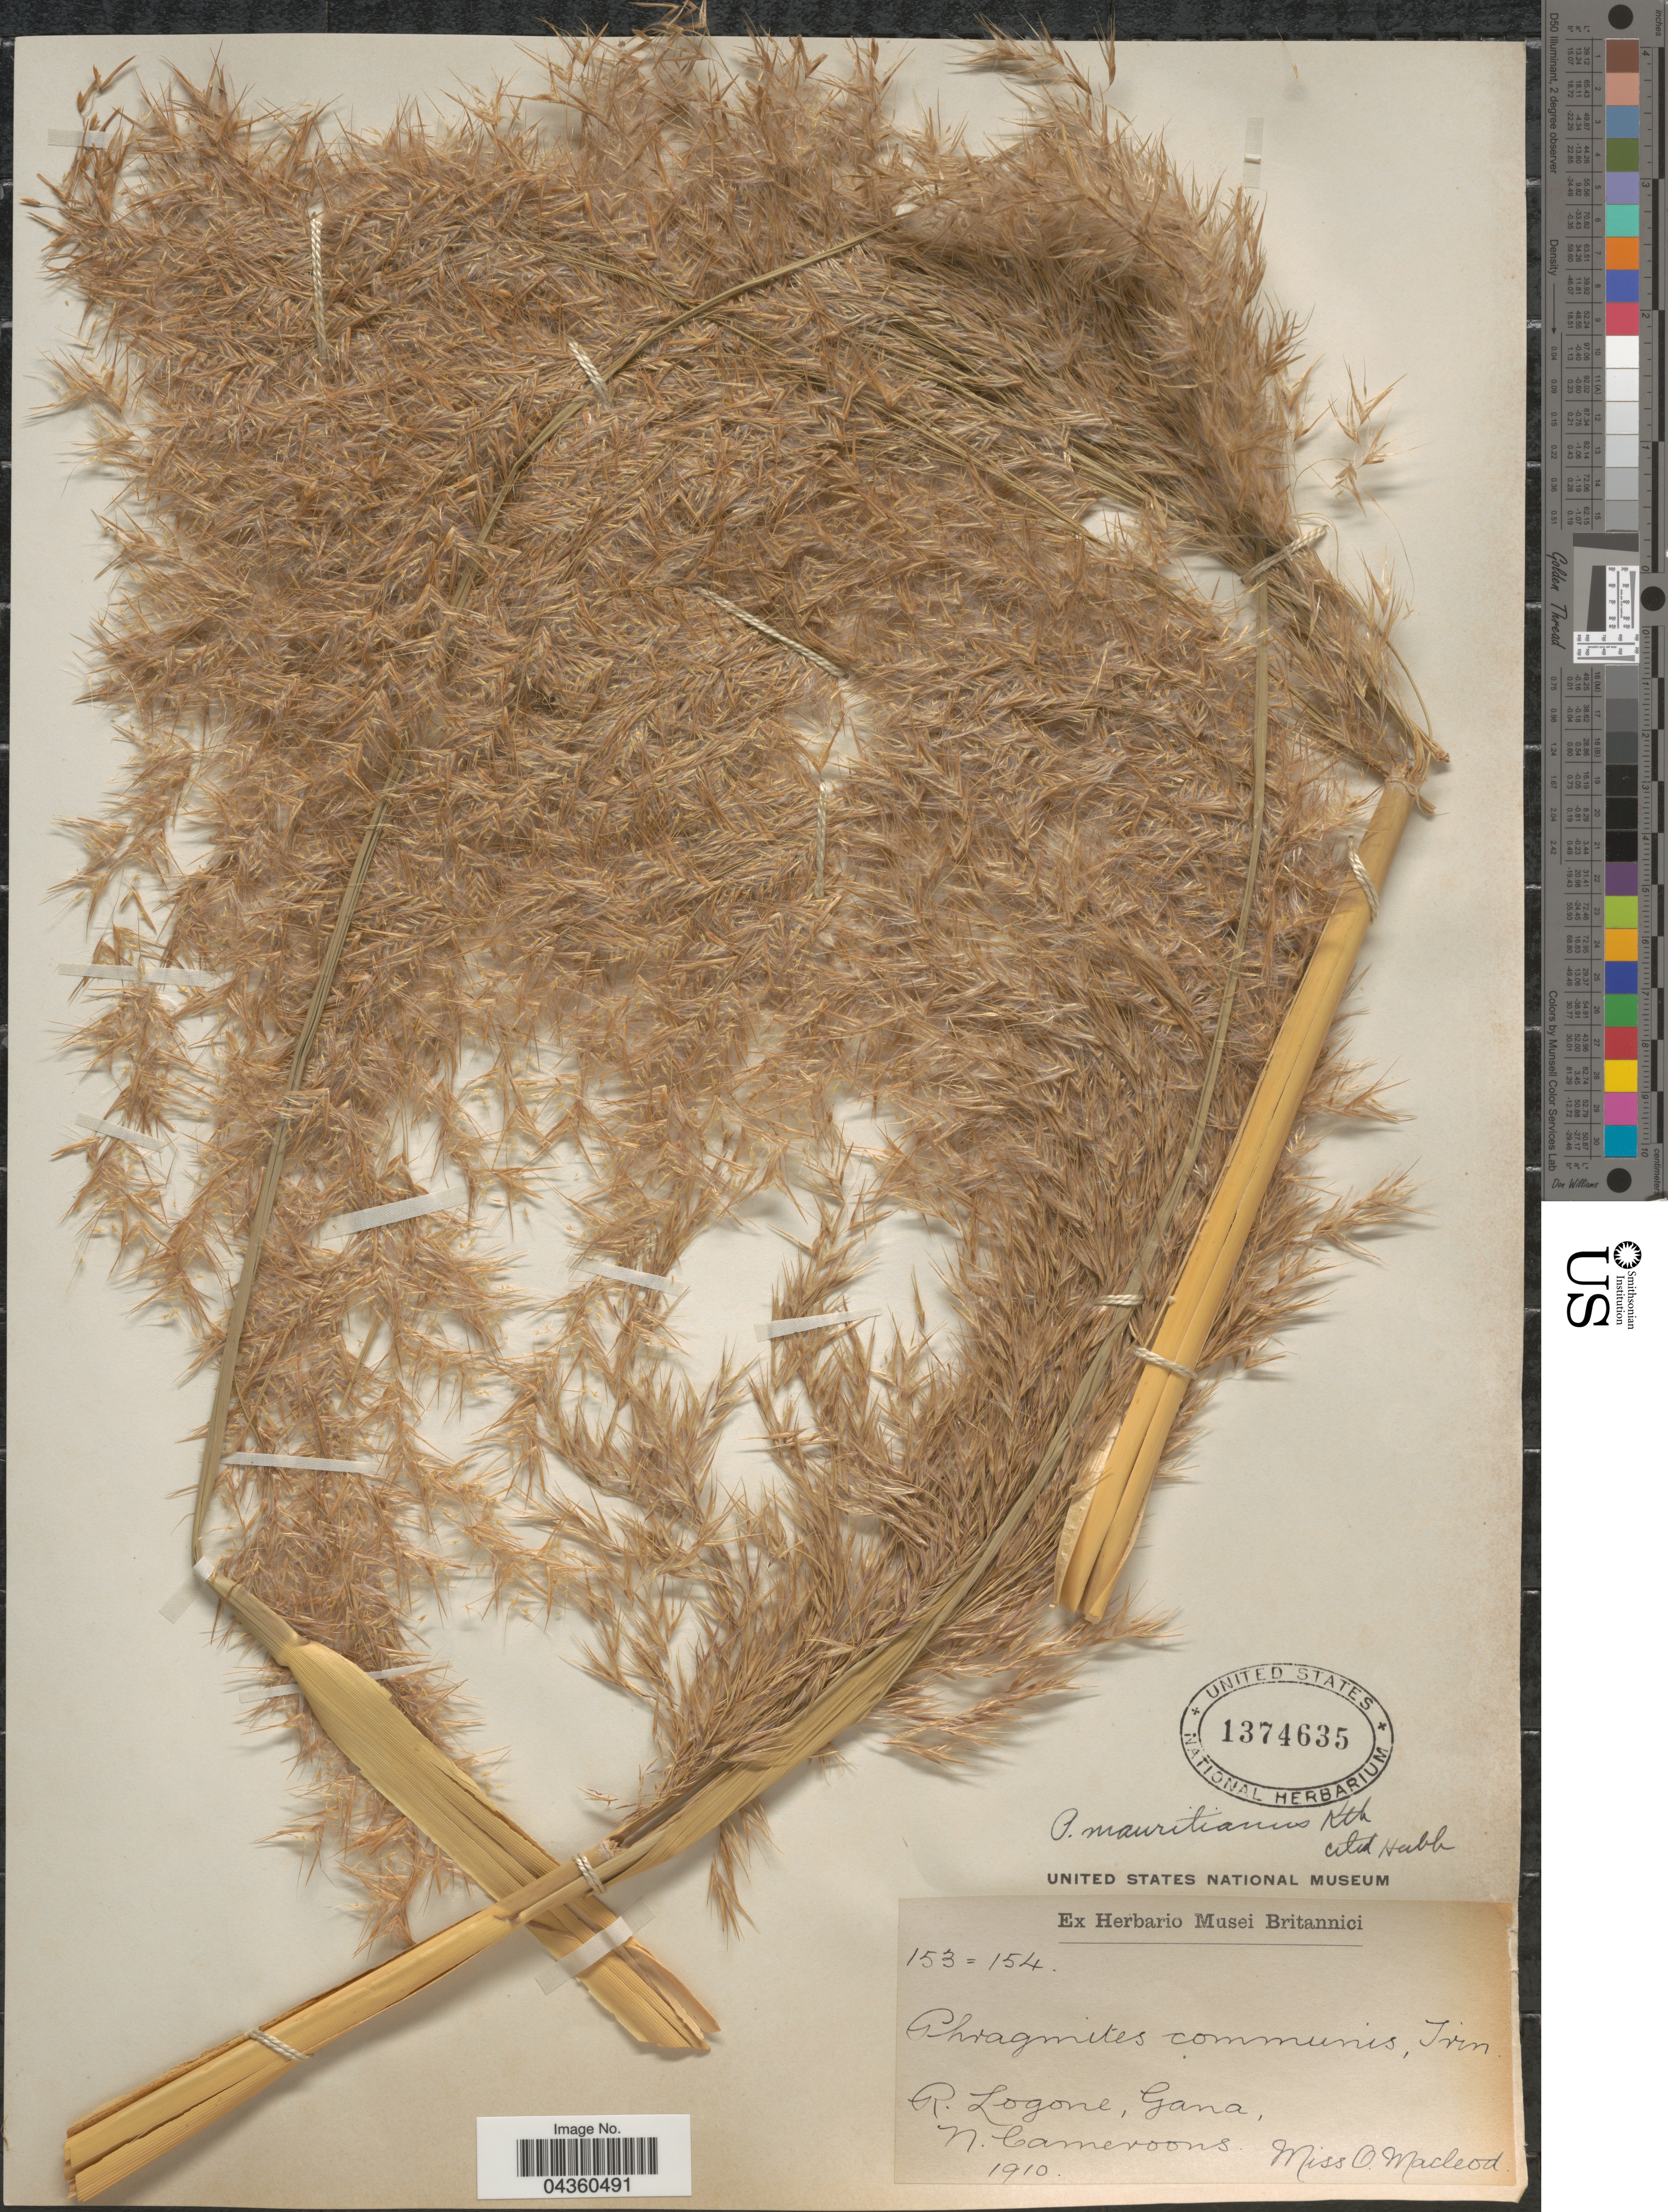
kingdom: Plantae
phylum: Tracheophyta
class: Liliopsida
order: Poales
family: Poaceae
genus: Phragmites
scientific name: Phragmites mauritianus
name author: Kunth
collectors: O. Macleod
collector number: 153/154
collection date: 1910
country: Cameroon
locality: R. Logone, Gana, N. Cameroons.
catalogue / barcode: US 1374635